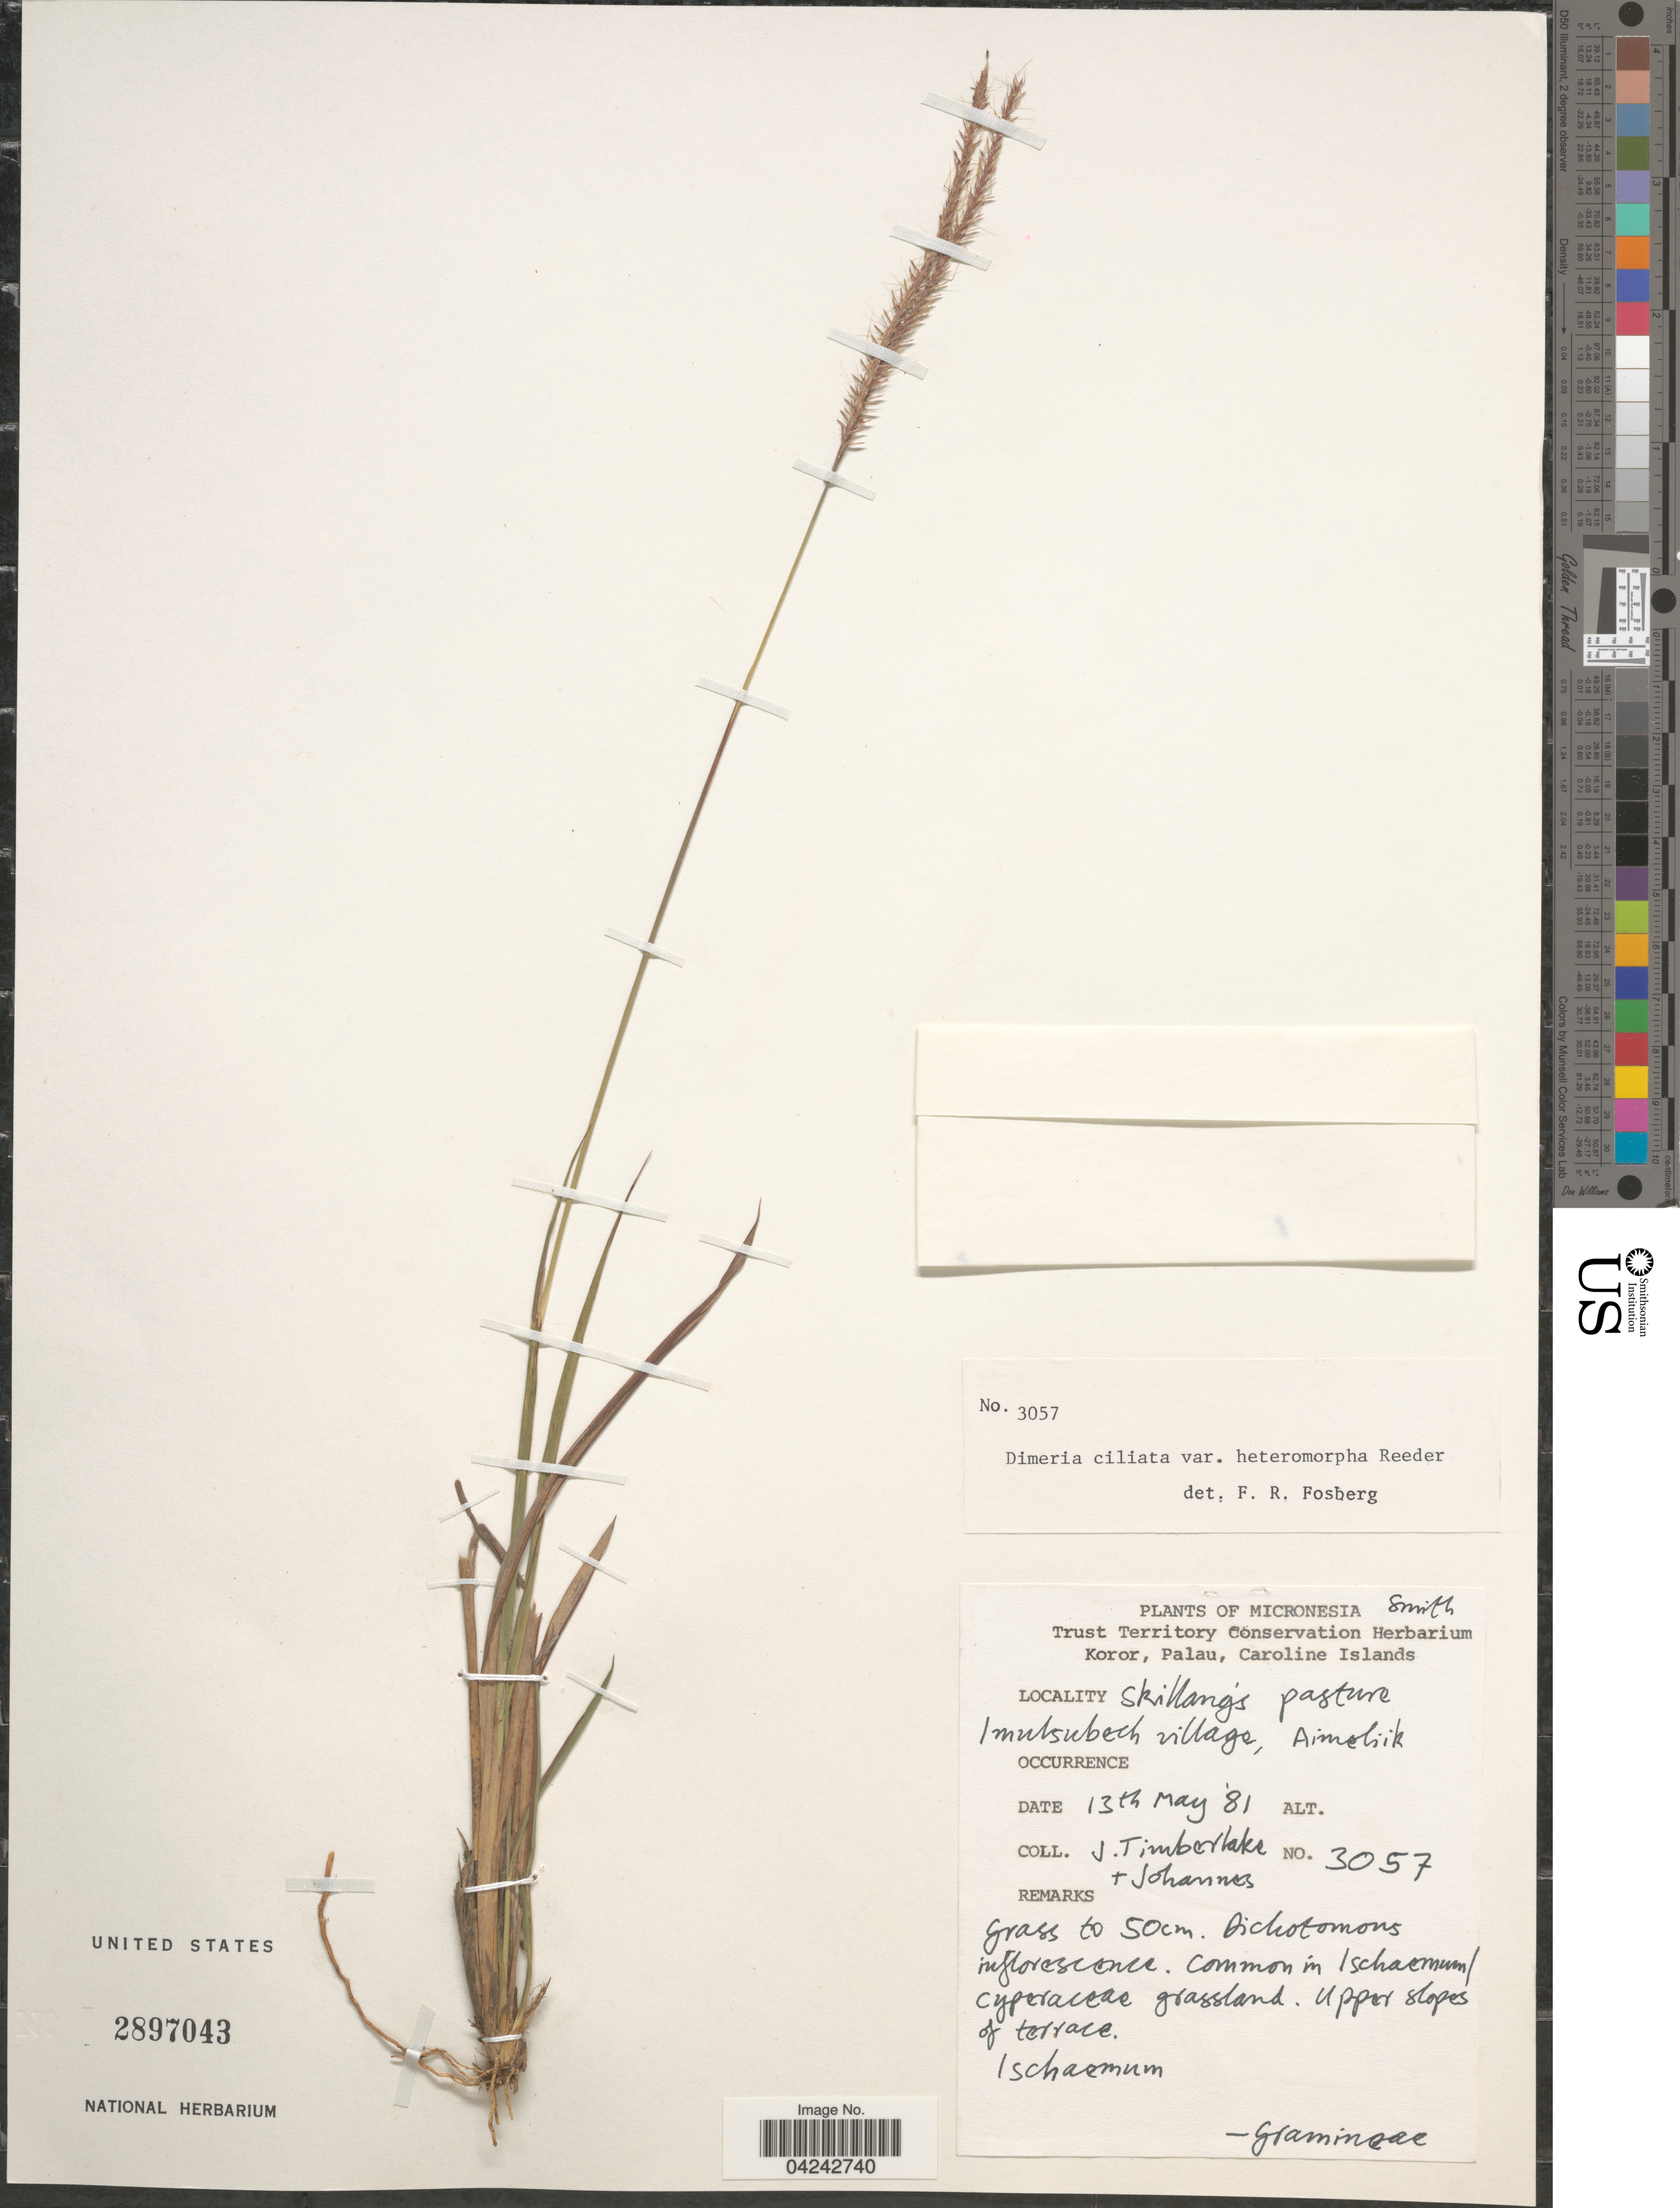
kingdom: Plantae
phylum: Tracheophyta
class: Liliopsida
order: Poales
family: Poaceae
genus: Dimeria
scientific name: Dimeria chloridiformis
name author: (Gaudich.) Schum. & Lauterb.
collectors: J. Timberlake & -. Johannes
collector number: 3057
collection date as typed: Transcribed d/m/y: 13/5/81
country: Palau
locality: Micronesia. Koror, Palau, Caroline Islands. Skillang's pasture. Imulsubech village, Aimeliik.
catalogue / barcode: US 2897043